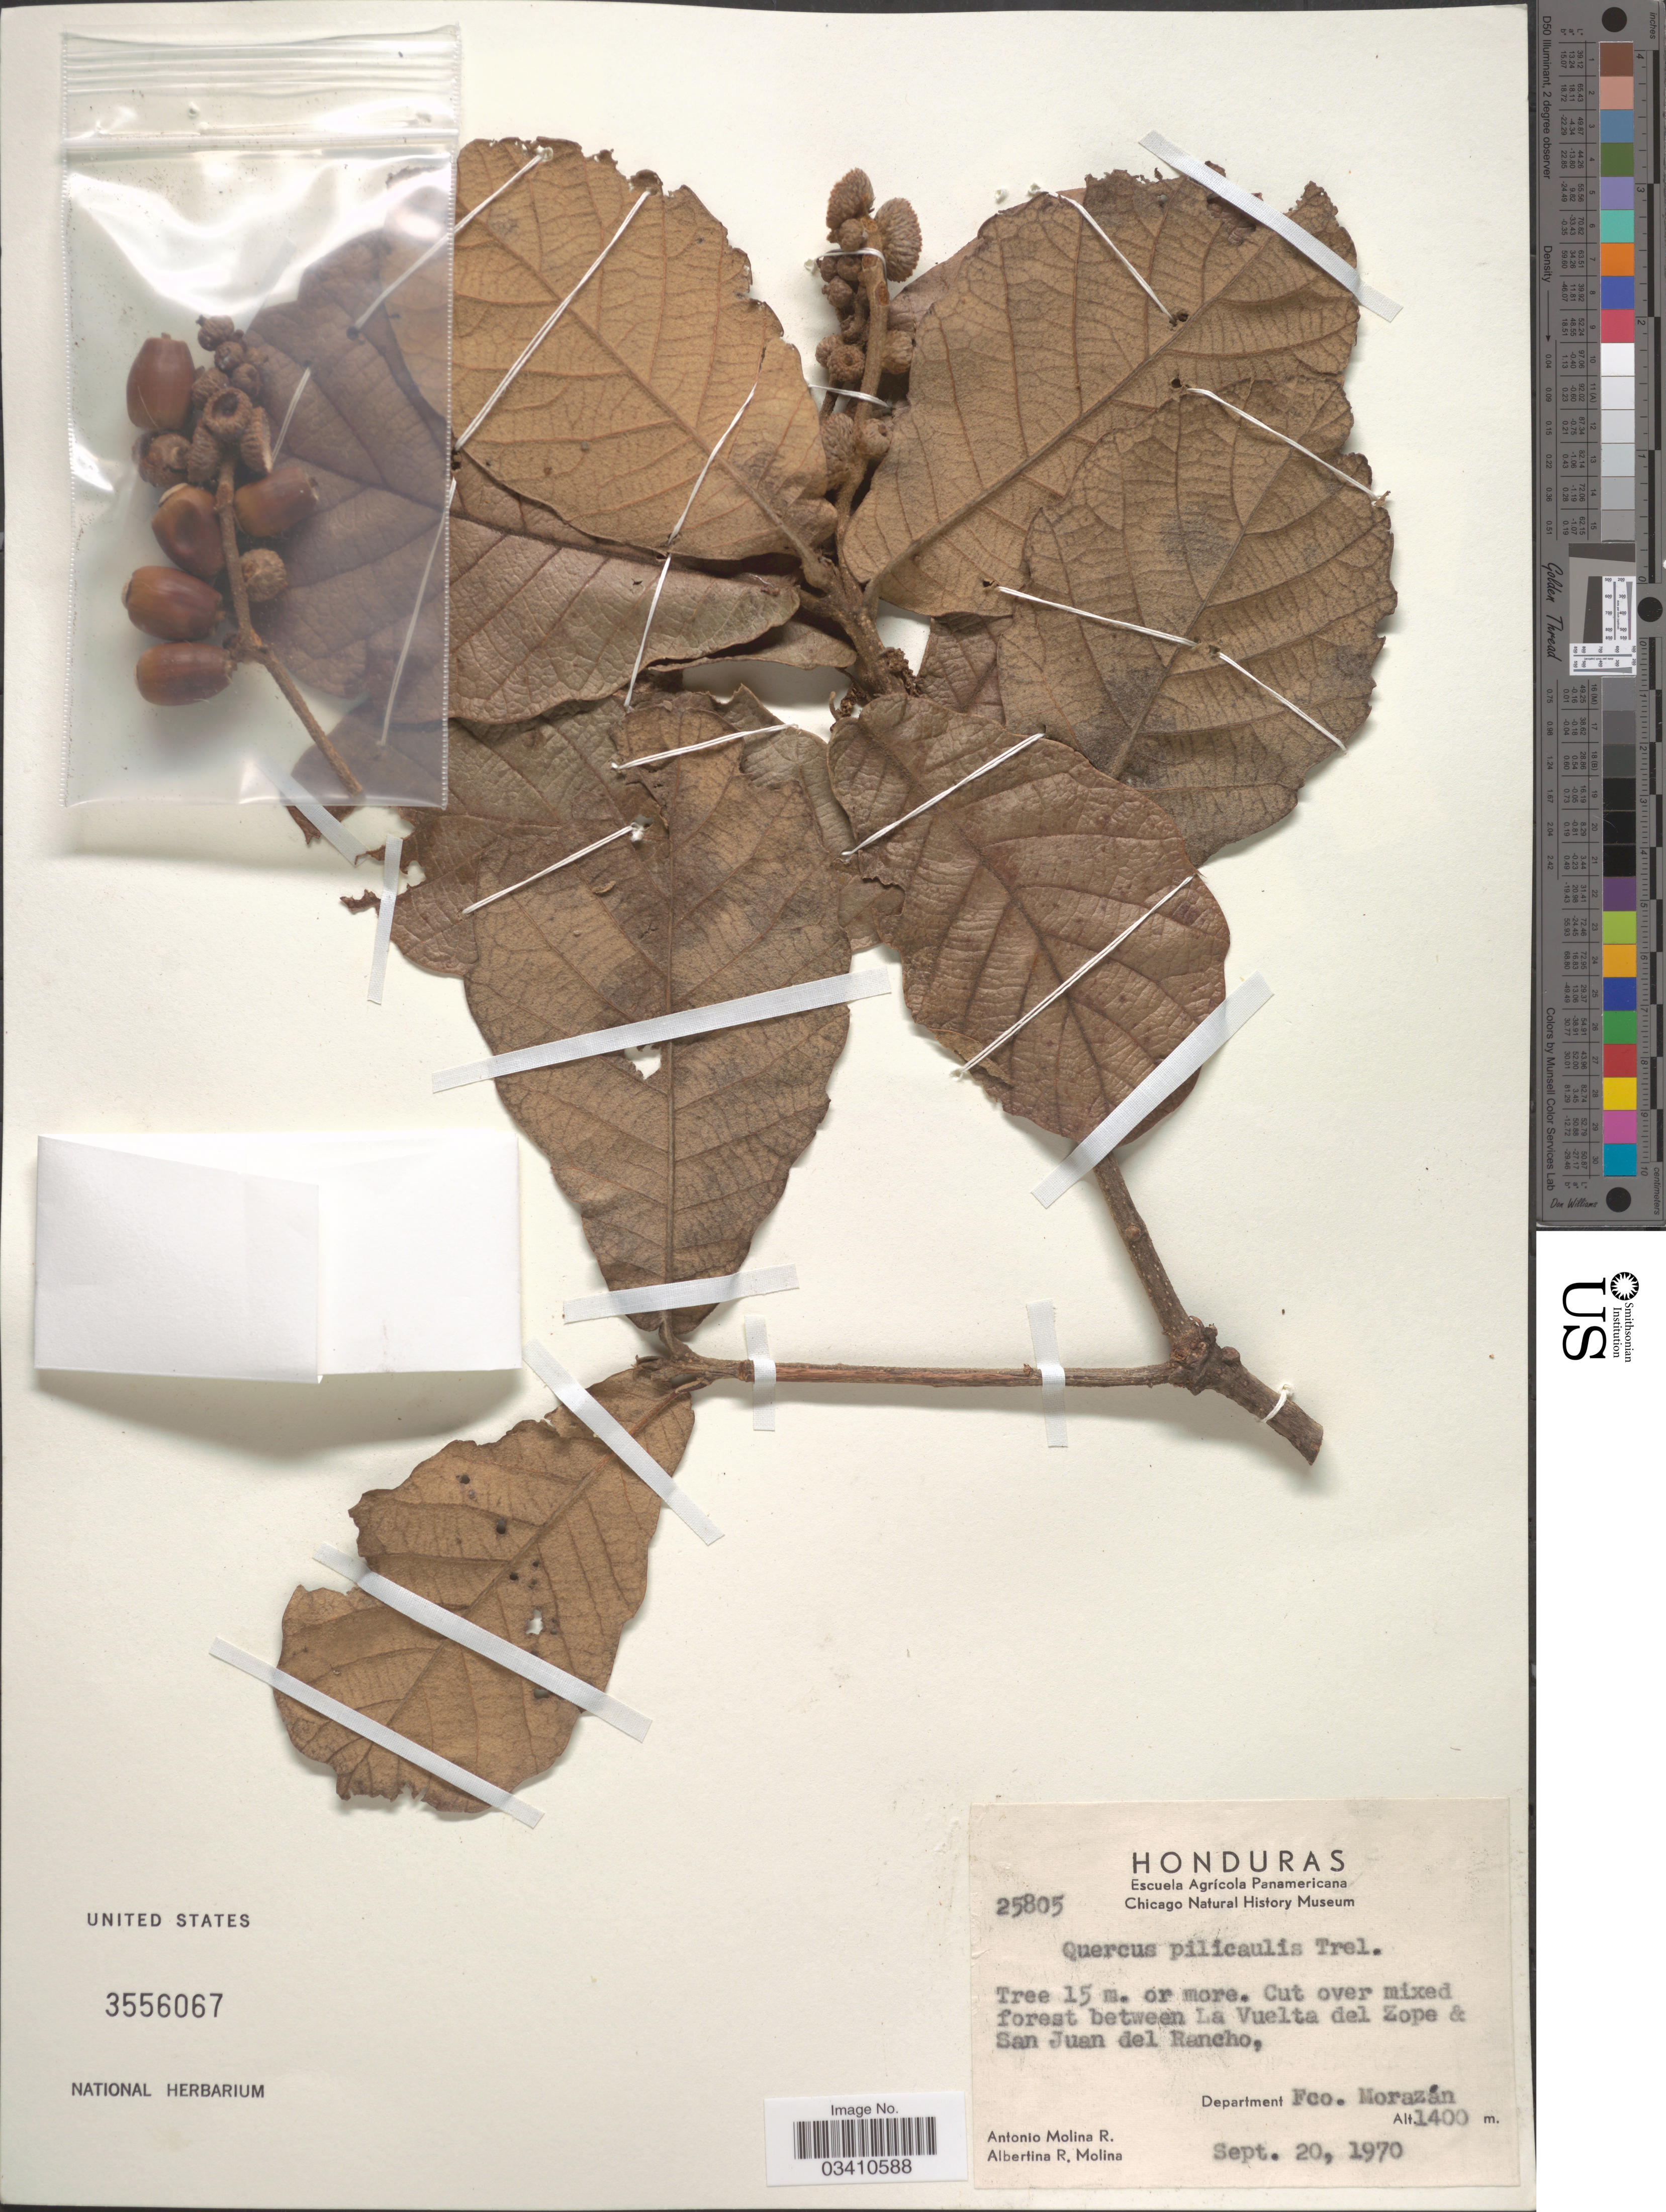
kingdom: Plantae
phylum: Tracheophyta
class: Magnoliopsida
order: Fagales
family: Fagaceae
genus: Quercus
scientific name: Quercus pilicaulis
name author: Trel.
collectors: A. Molina R. & A. R. Molina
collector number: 25805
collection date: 1970-09-20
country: Honduras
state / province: Fco. Morazán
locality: Between La Vuelta del Zope & San Juan del Rancho, Department Fco. Morazán.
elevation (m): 1400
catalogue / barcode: US 3556067